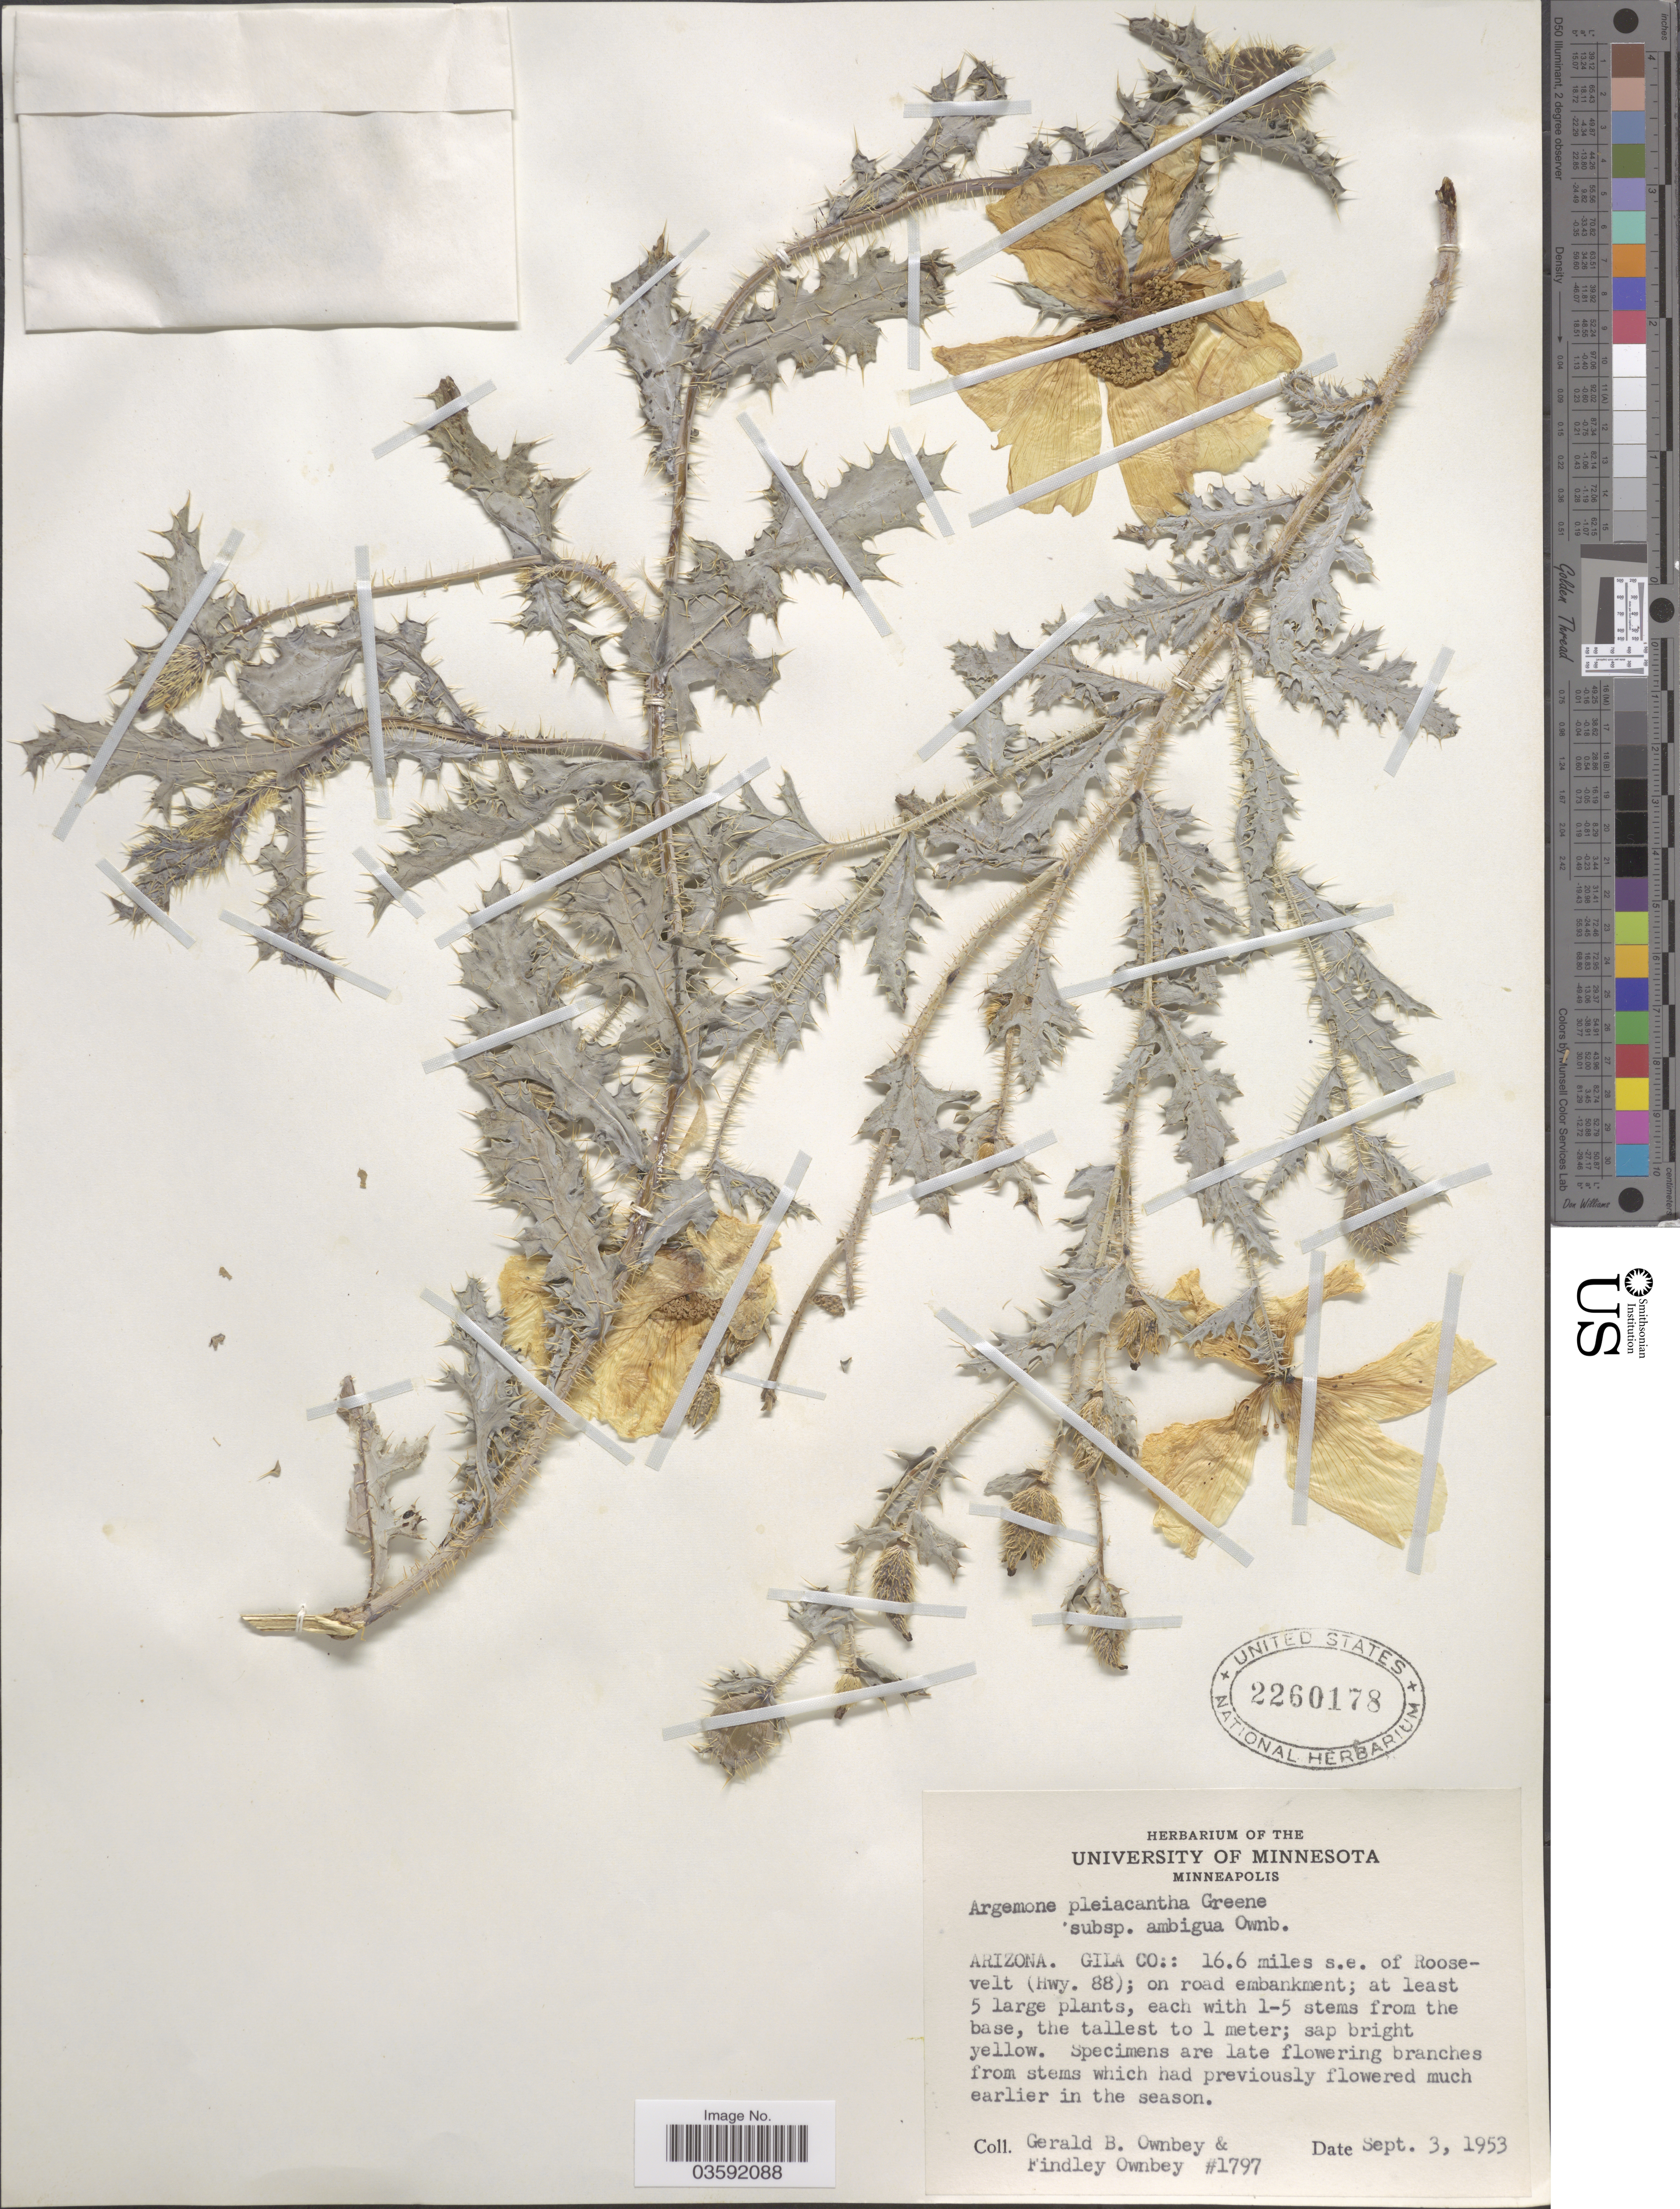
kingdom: Plantae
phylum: Tracheophyta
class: Magnoliopsida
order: Ranunculales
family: Papaveraceae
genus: Argemone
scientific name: Argemone pleiacantha subsp. ambigua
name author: G.B. Ownbey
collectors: G. B. Ownbey & F. Ownbey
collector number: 1797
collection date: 1953-09-03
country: United States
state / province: Arizona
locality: Gila Co.: 16.6 miles s.e. of Roosevelt (Hwy. 88); on road embankment.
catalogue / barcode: US 2260178